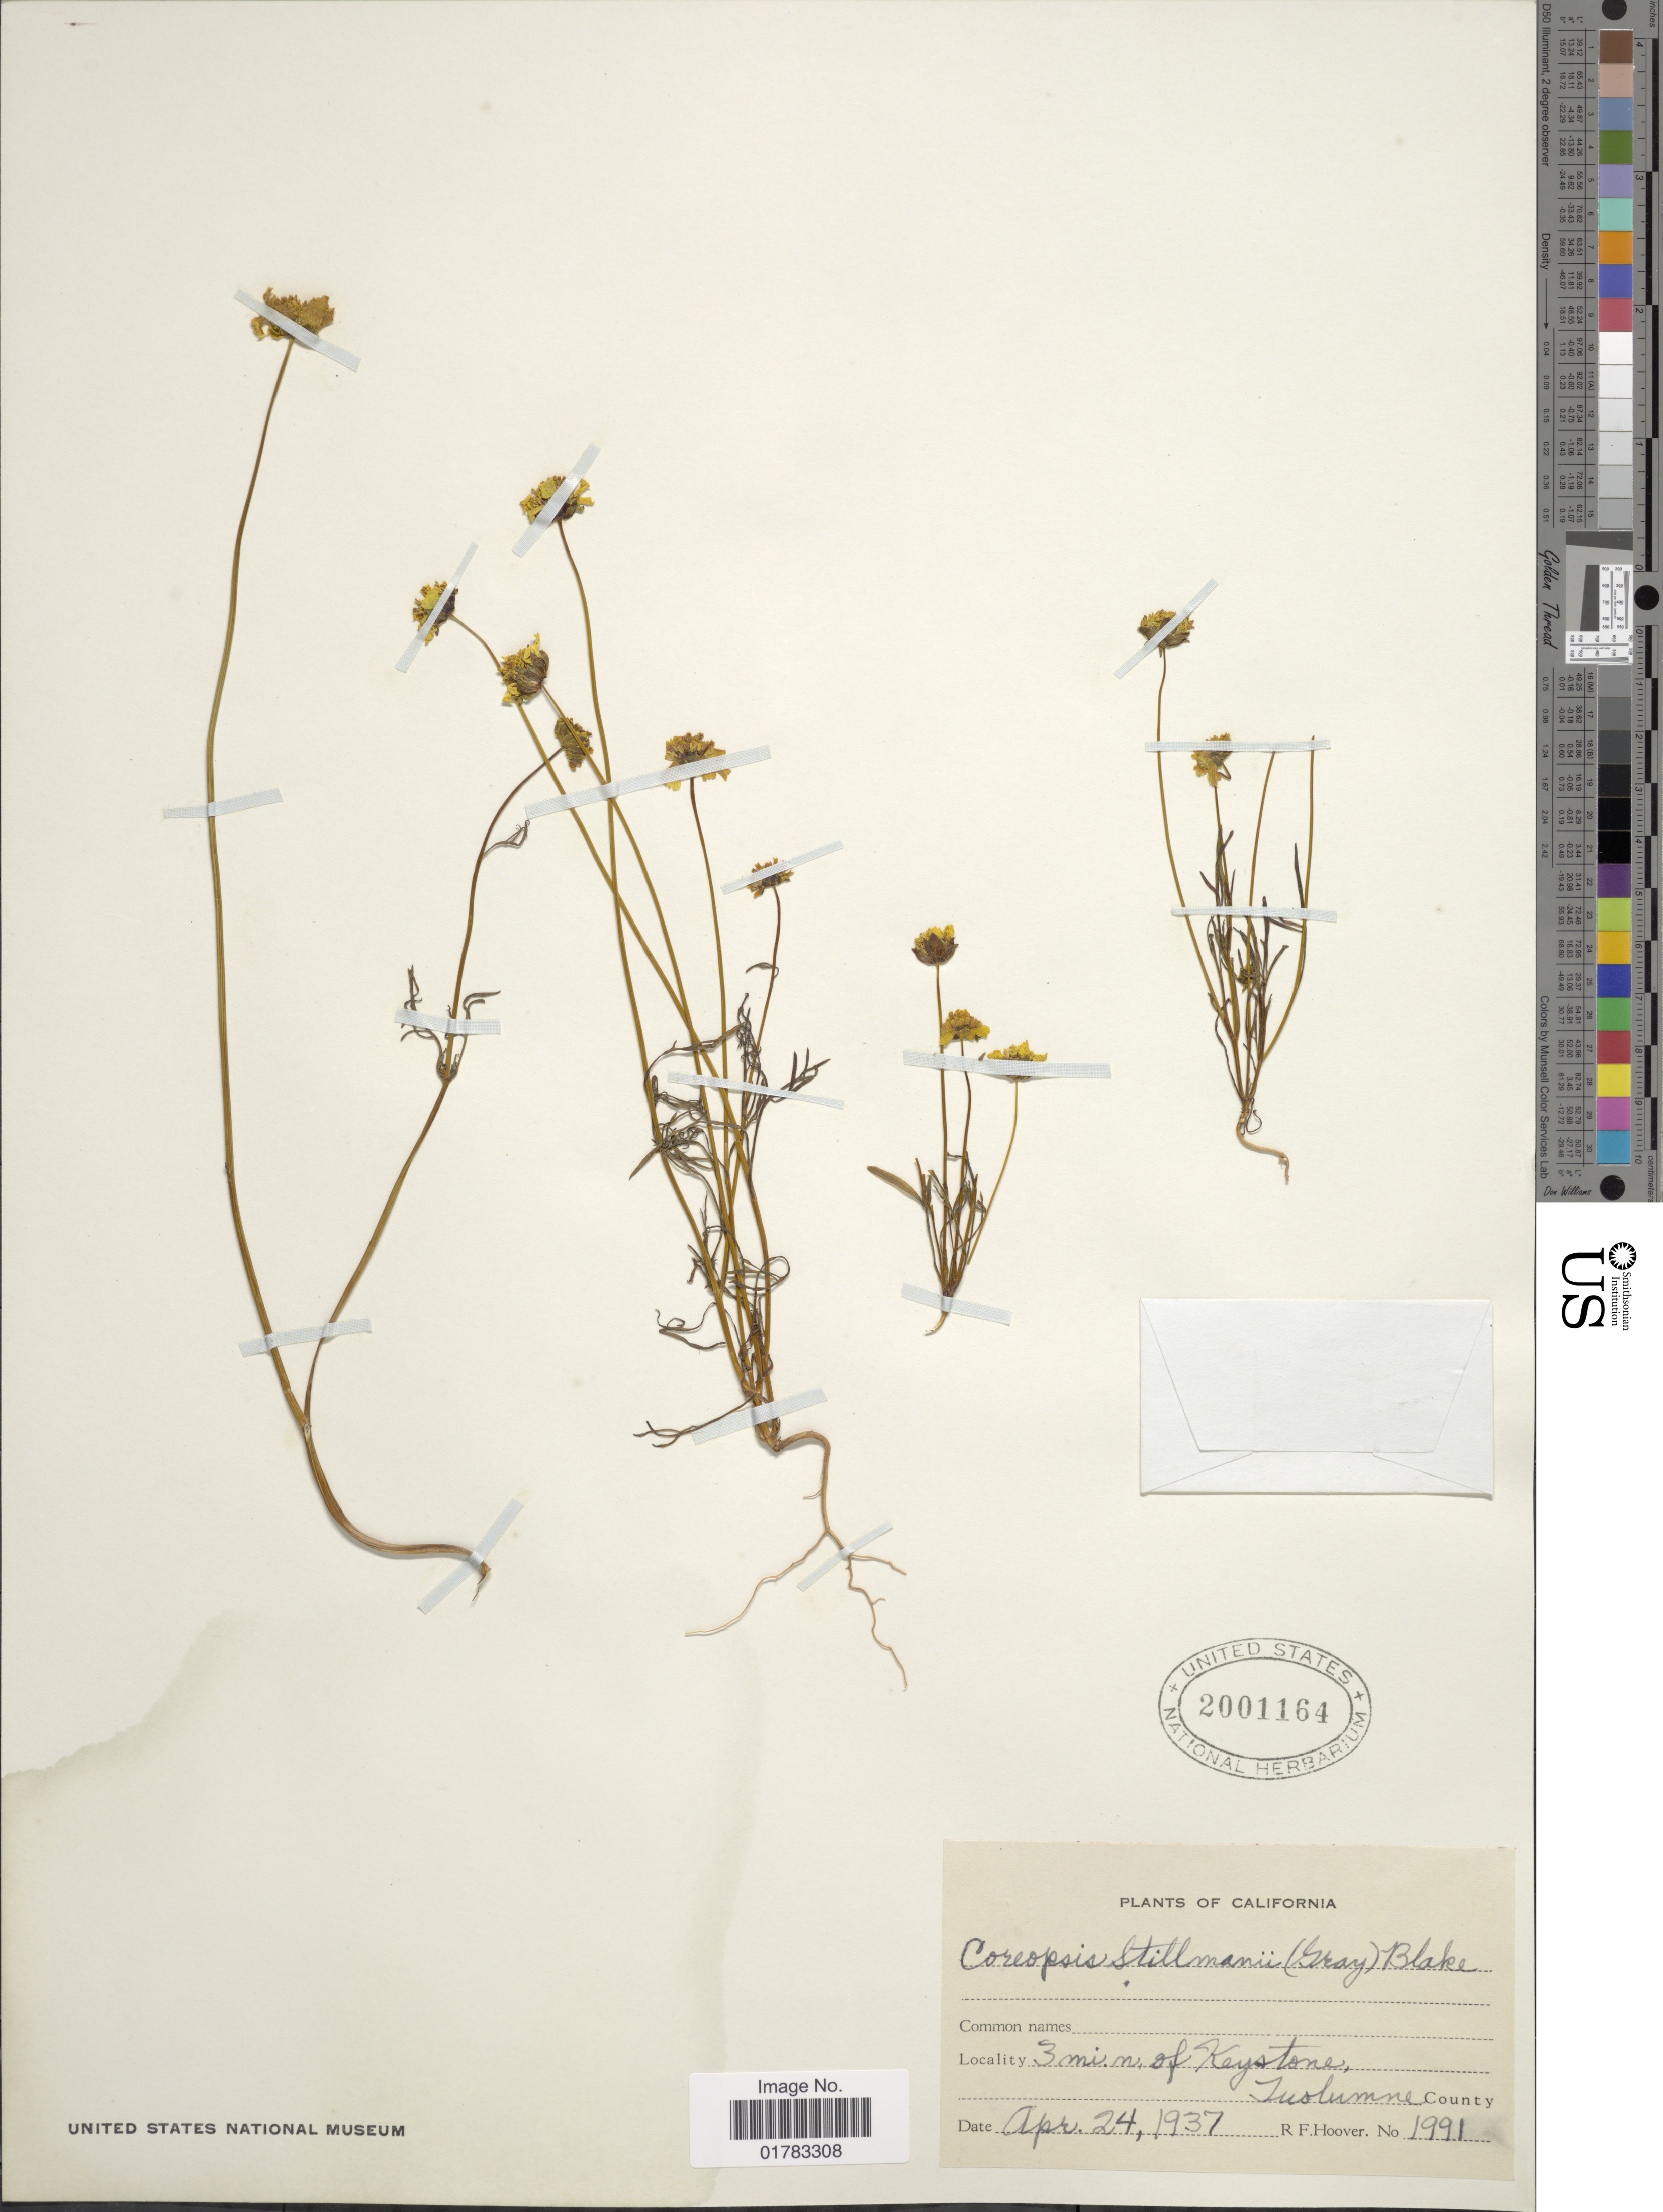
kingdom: Plantae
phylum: Tracheophyta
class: Magnoliopsida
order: Asterales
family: Asteraceae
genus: Coreopsis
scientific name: Coreopsis stillmanii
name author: (A. Gray) S.F. Blake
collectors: R. F. Hoover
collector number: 1991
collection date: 1937-04-24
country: United States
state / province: California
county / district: Tuolumne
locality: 3 mi. n. of Keystone, Tuolumne County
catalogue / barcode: US 2001164